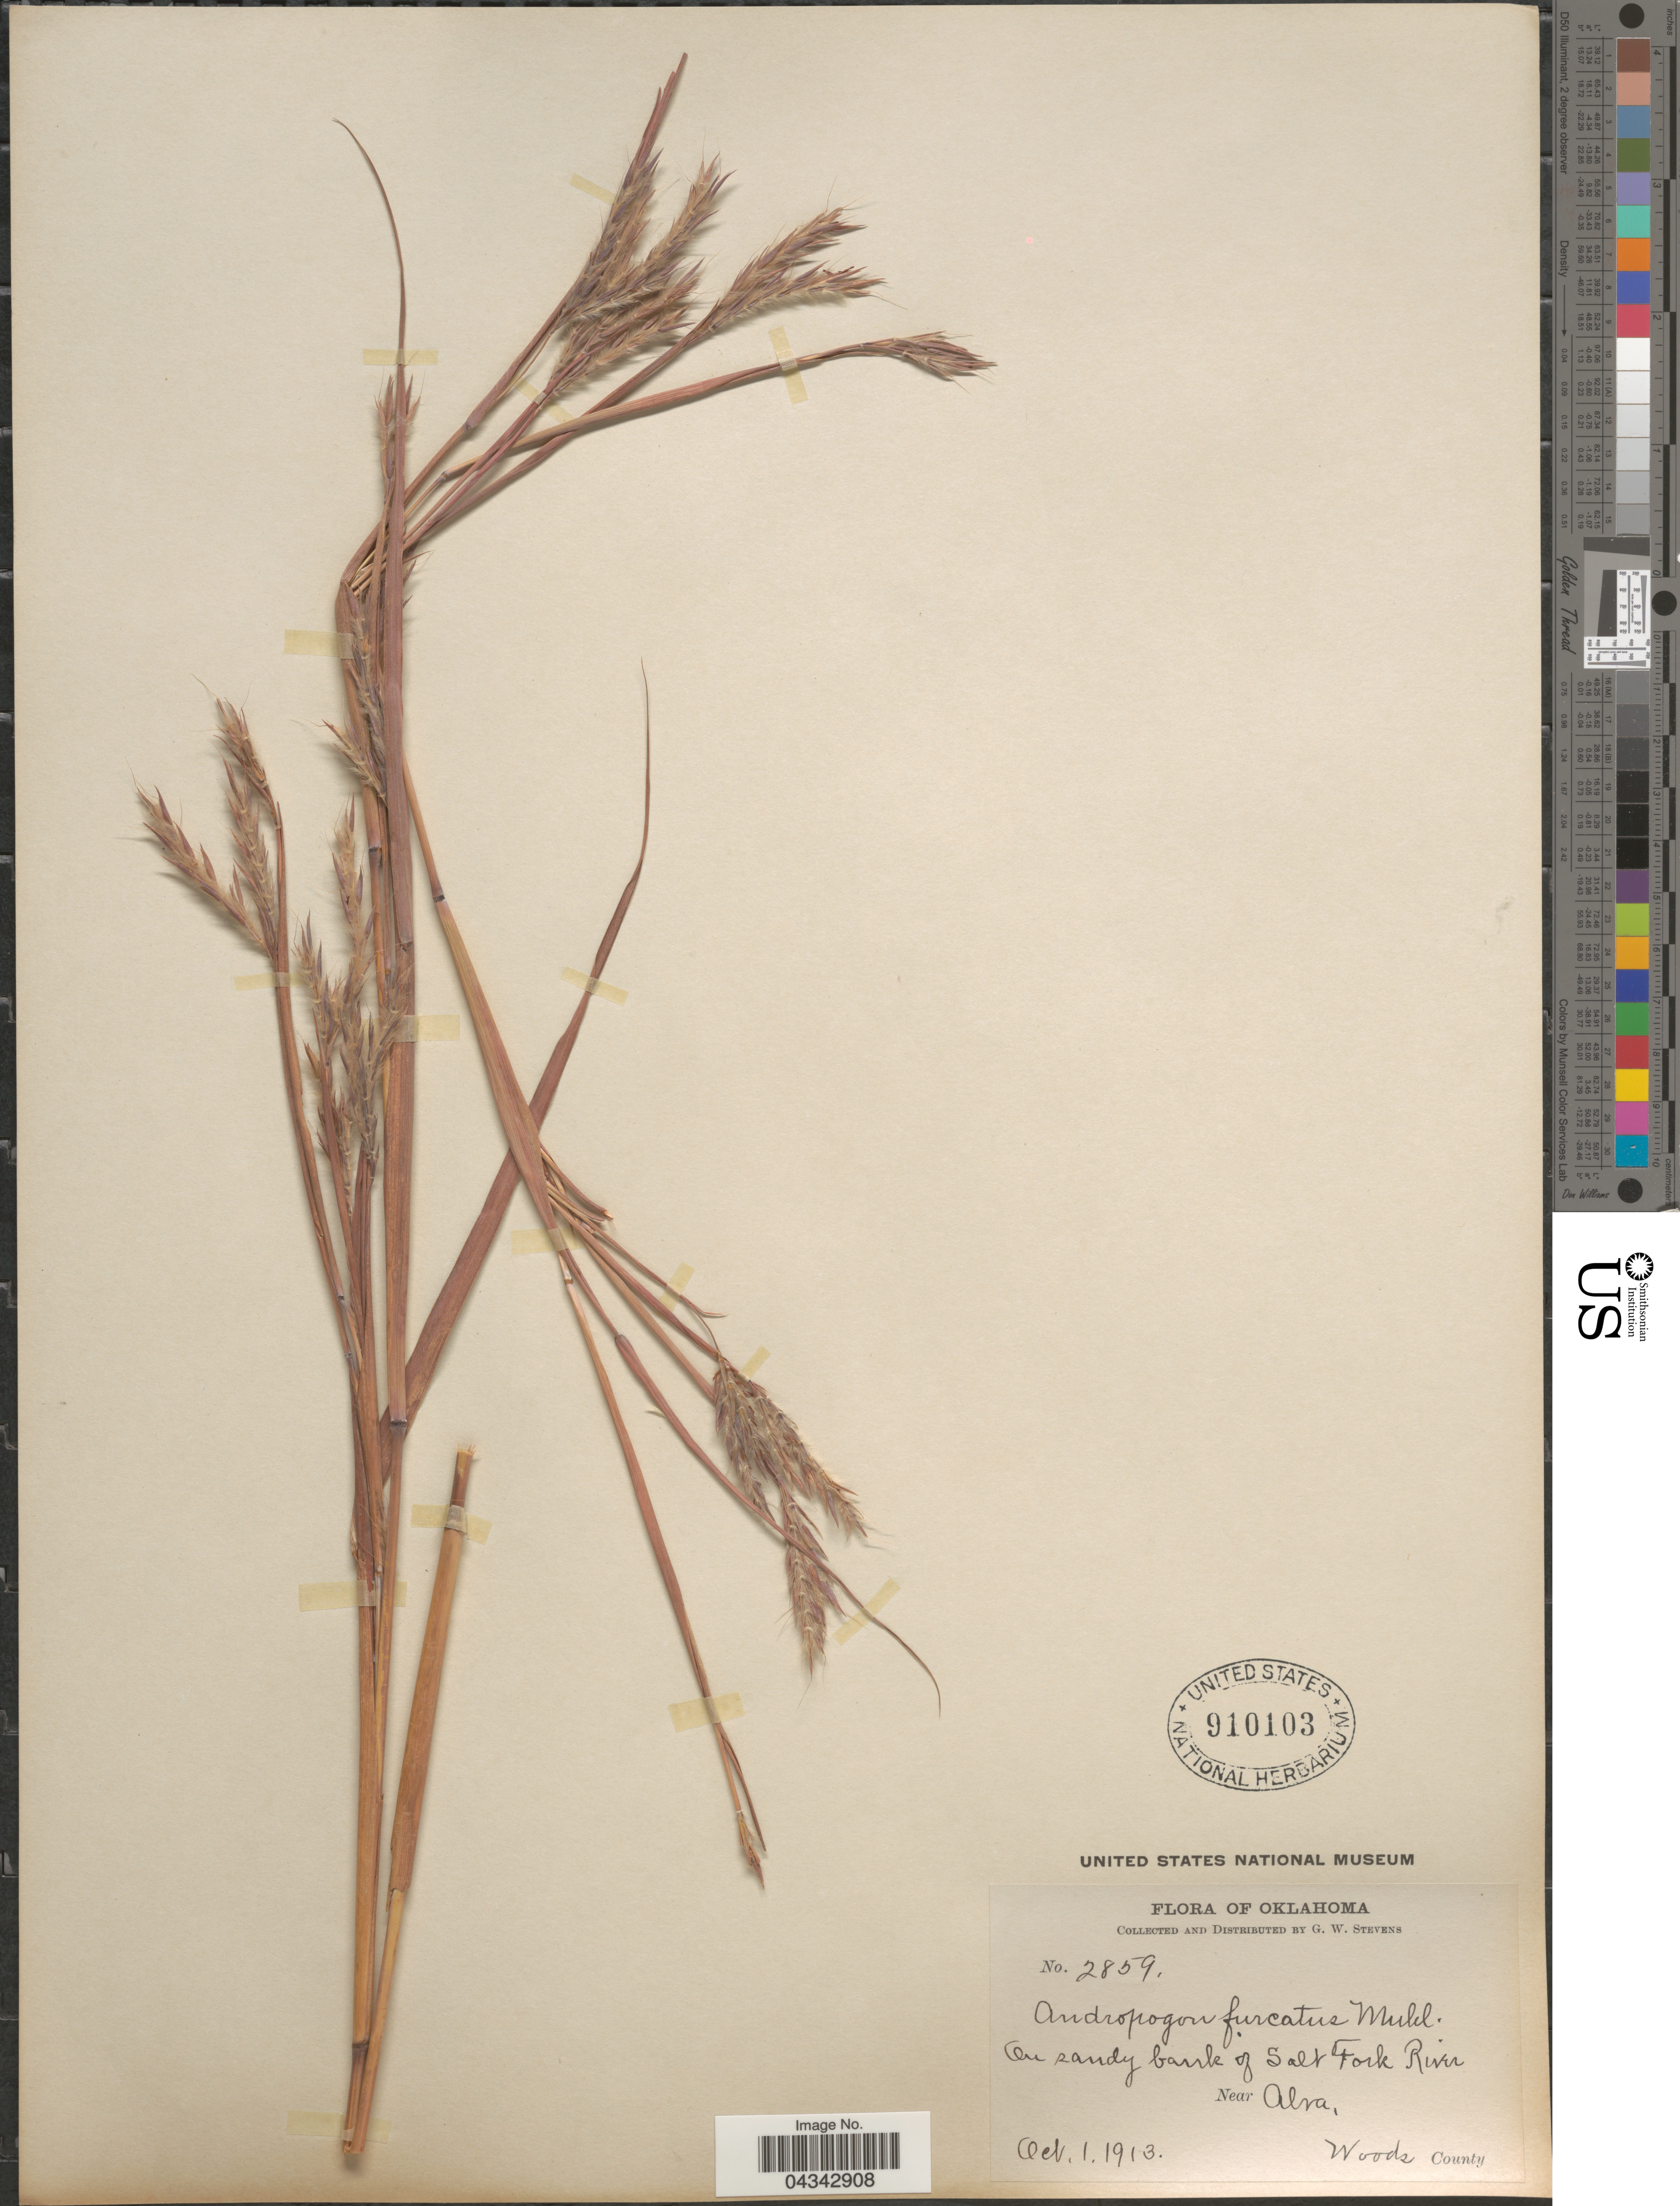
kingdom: Plantae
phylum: Tracheophyta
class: Liliopsida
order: Poales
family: Poaceae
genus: Andropogon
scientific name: Andropogon gerardii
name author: Vitman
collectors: G. W. Stevens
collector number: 2859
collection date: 1913-10-01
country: United States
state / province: Oklahoma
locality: On sandy bank of Salt Fork River. Near Alva. Woods County.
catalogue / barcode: US 910103